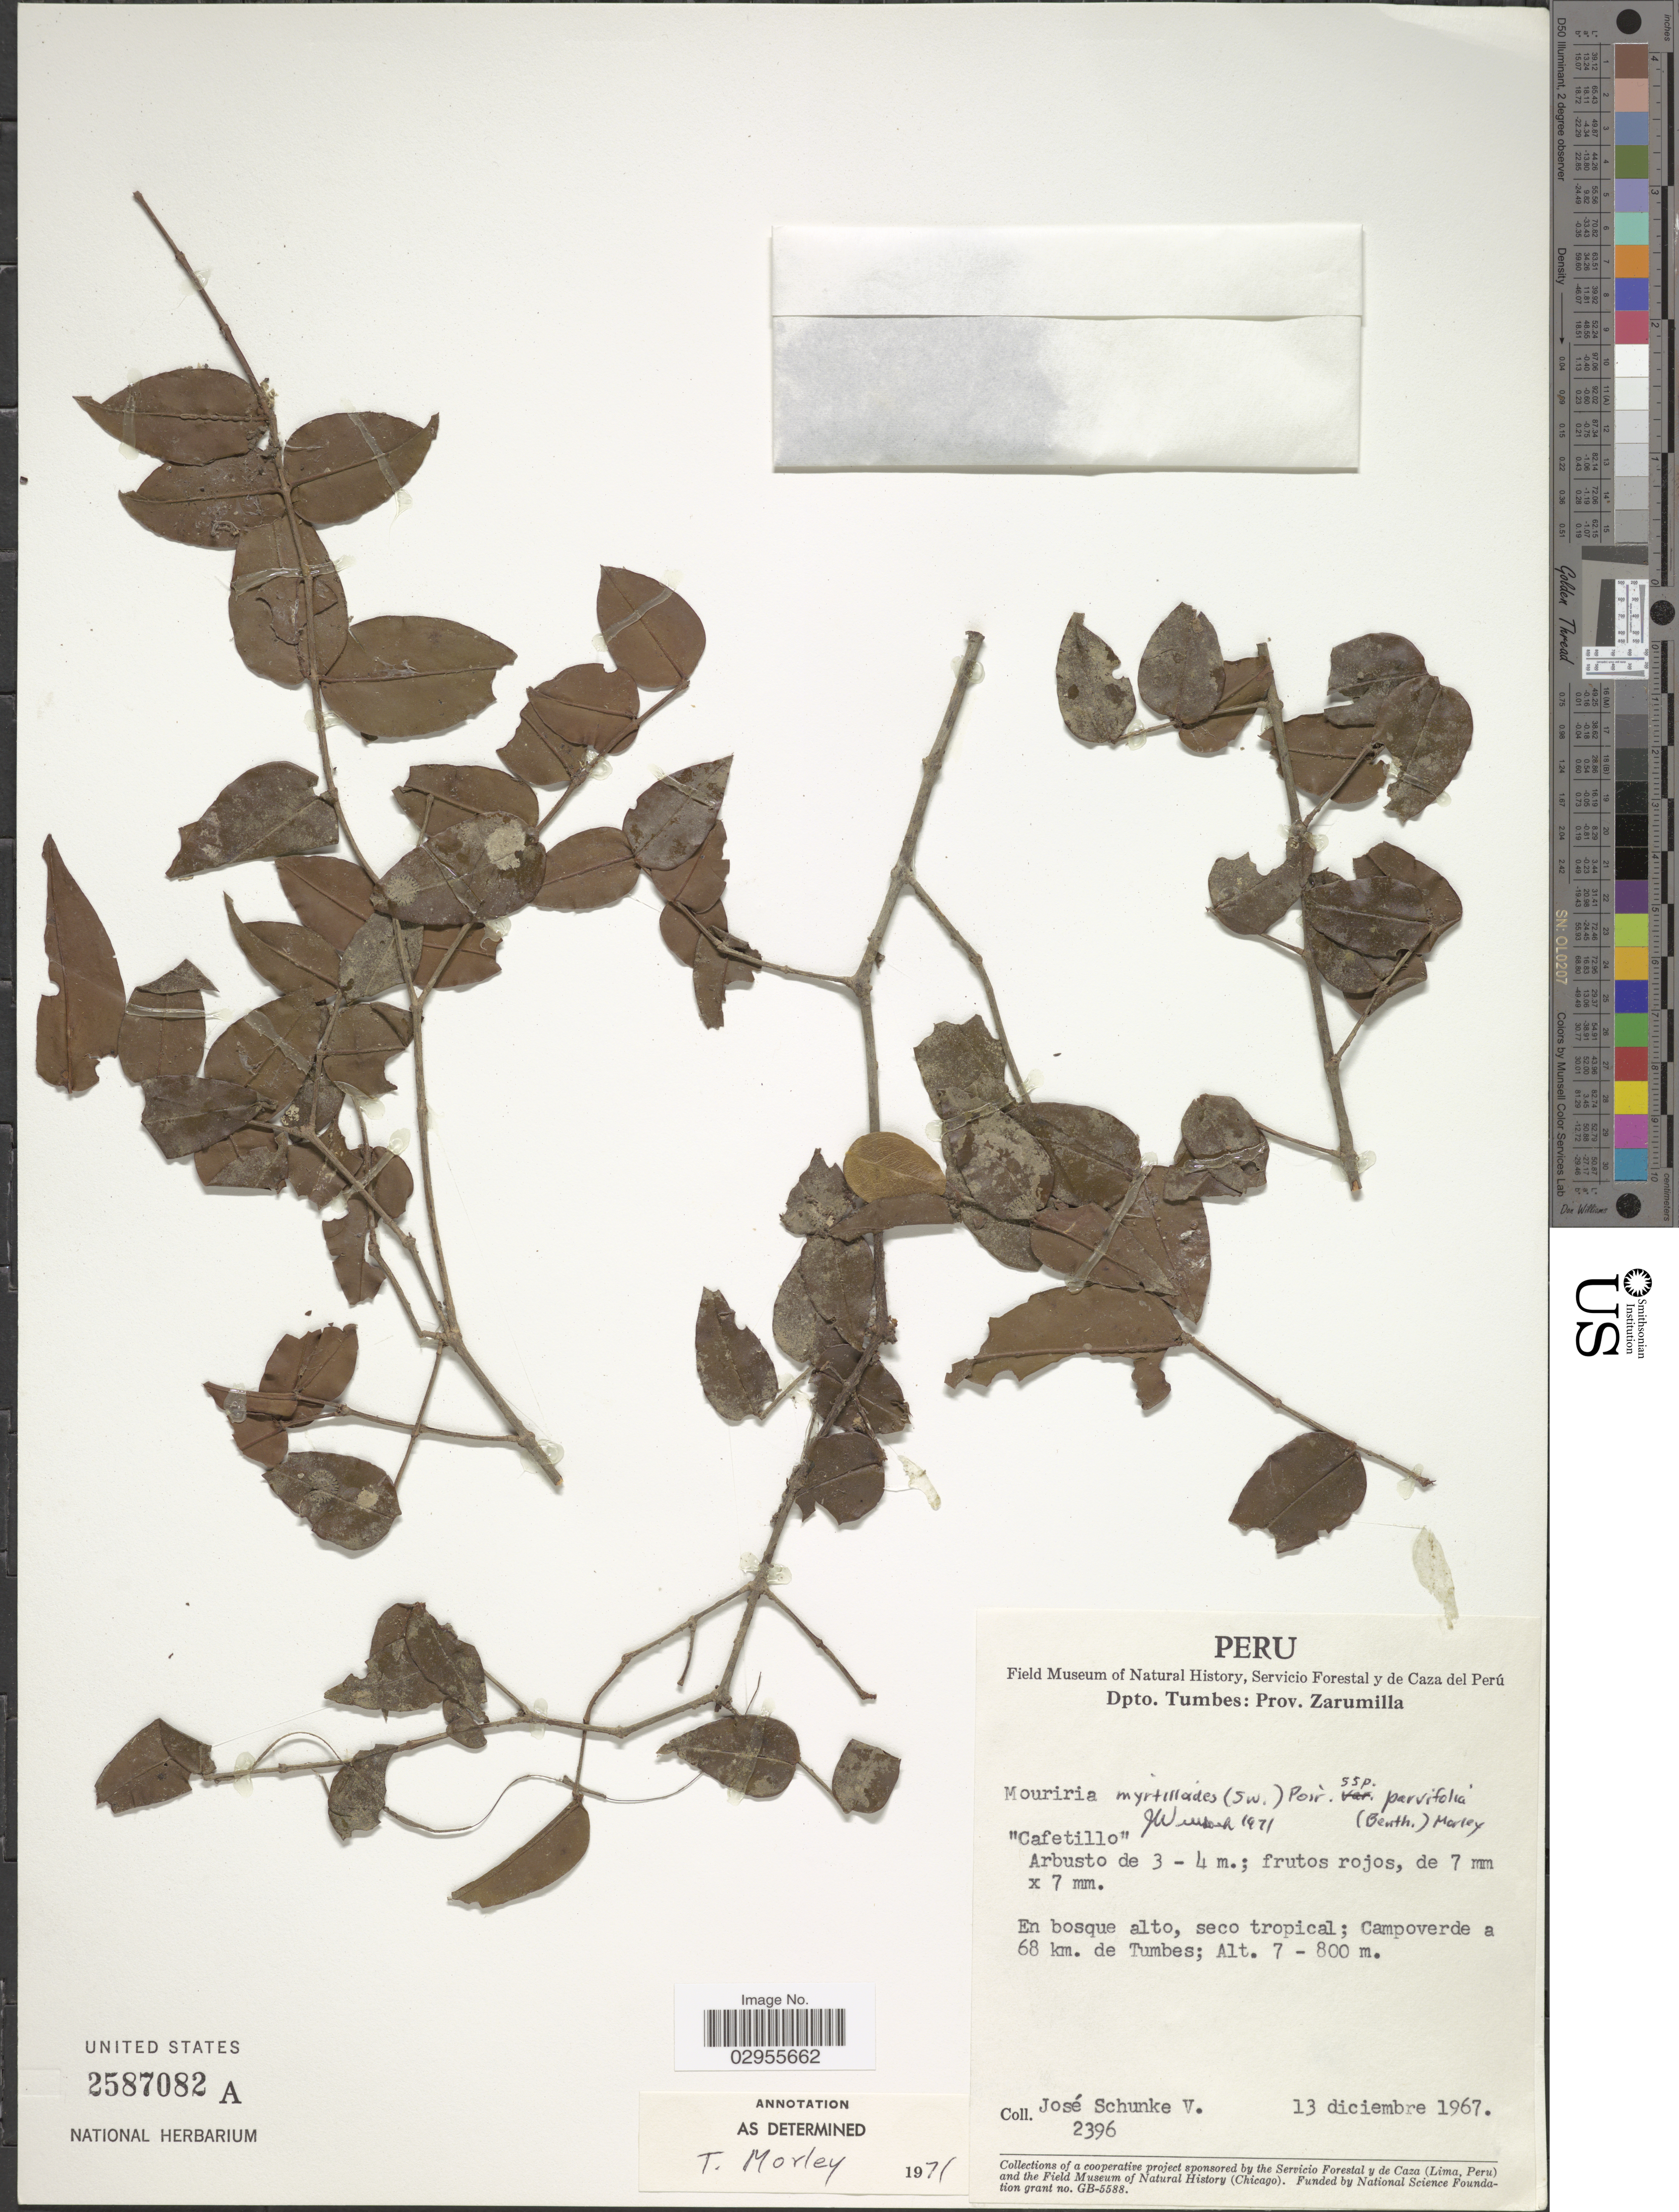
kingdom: Plantae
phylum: Tracheophyta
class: Magnoliopsida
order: Myrtales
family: Melastomataceae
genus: Mouriri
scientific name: Mouriri myrtilloides subsp. parvifolia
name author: (Benth.) Morley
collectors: J. Schunke Vigo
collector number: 2396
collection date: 1967-12-13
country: Peru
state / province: Tumbes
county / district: Zarumilla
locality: Dpto. Tumbes: Prov. Zarumilla. Campoverde a 68 km. de Tumbes.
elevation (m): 700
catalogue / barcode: US 2587082A